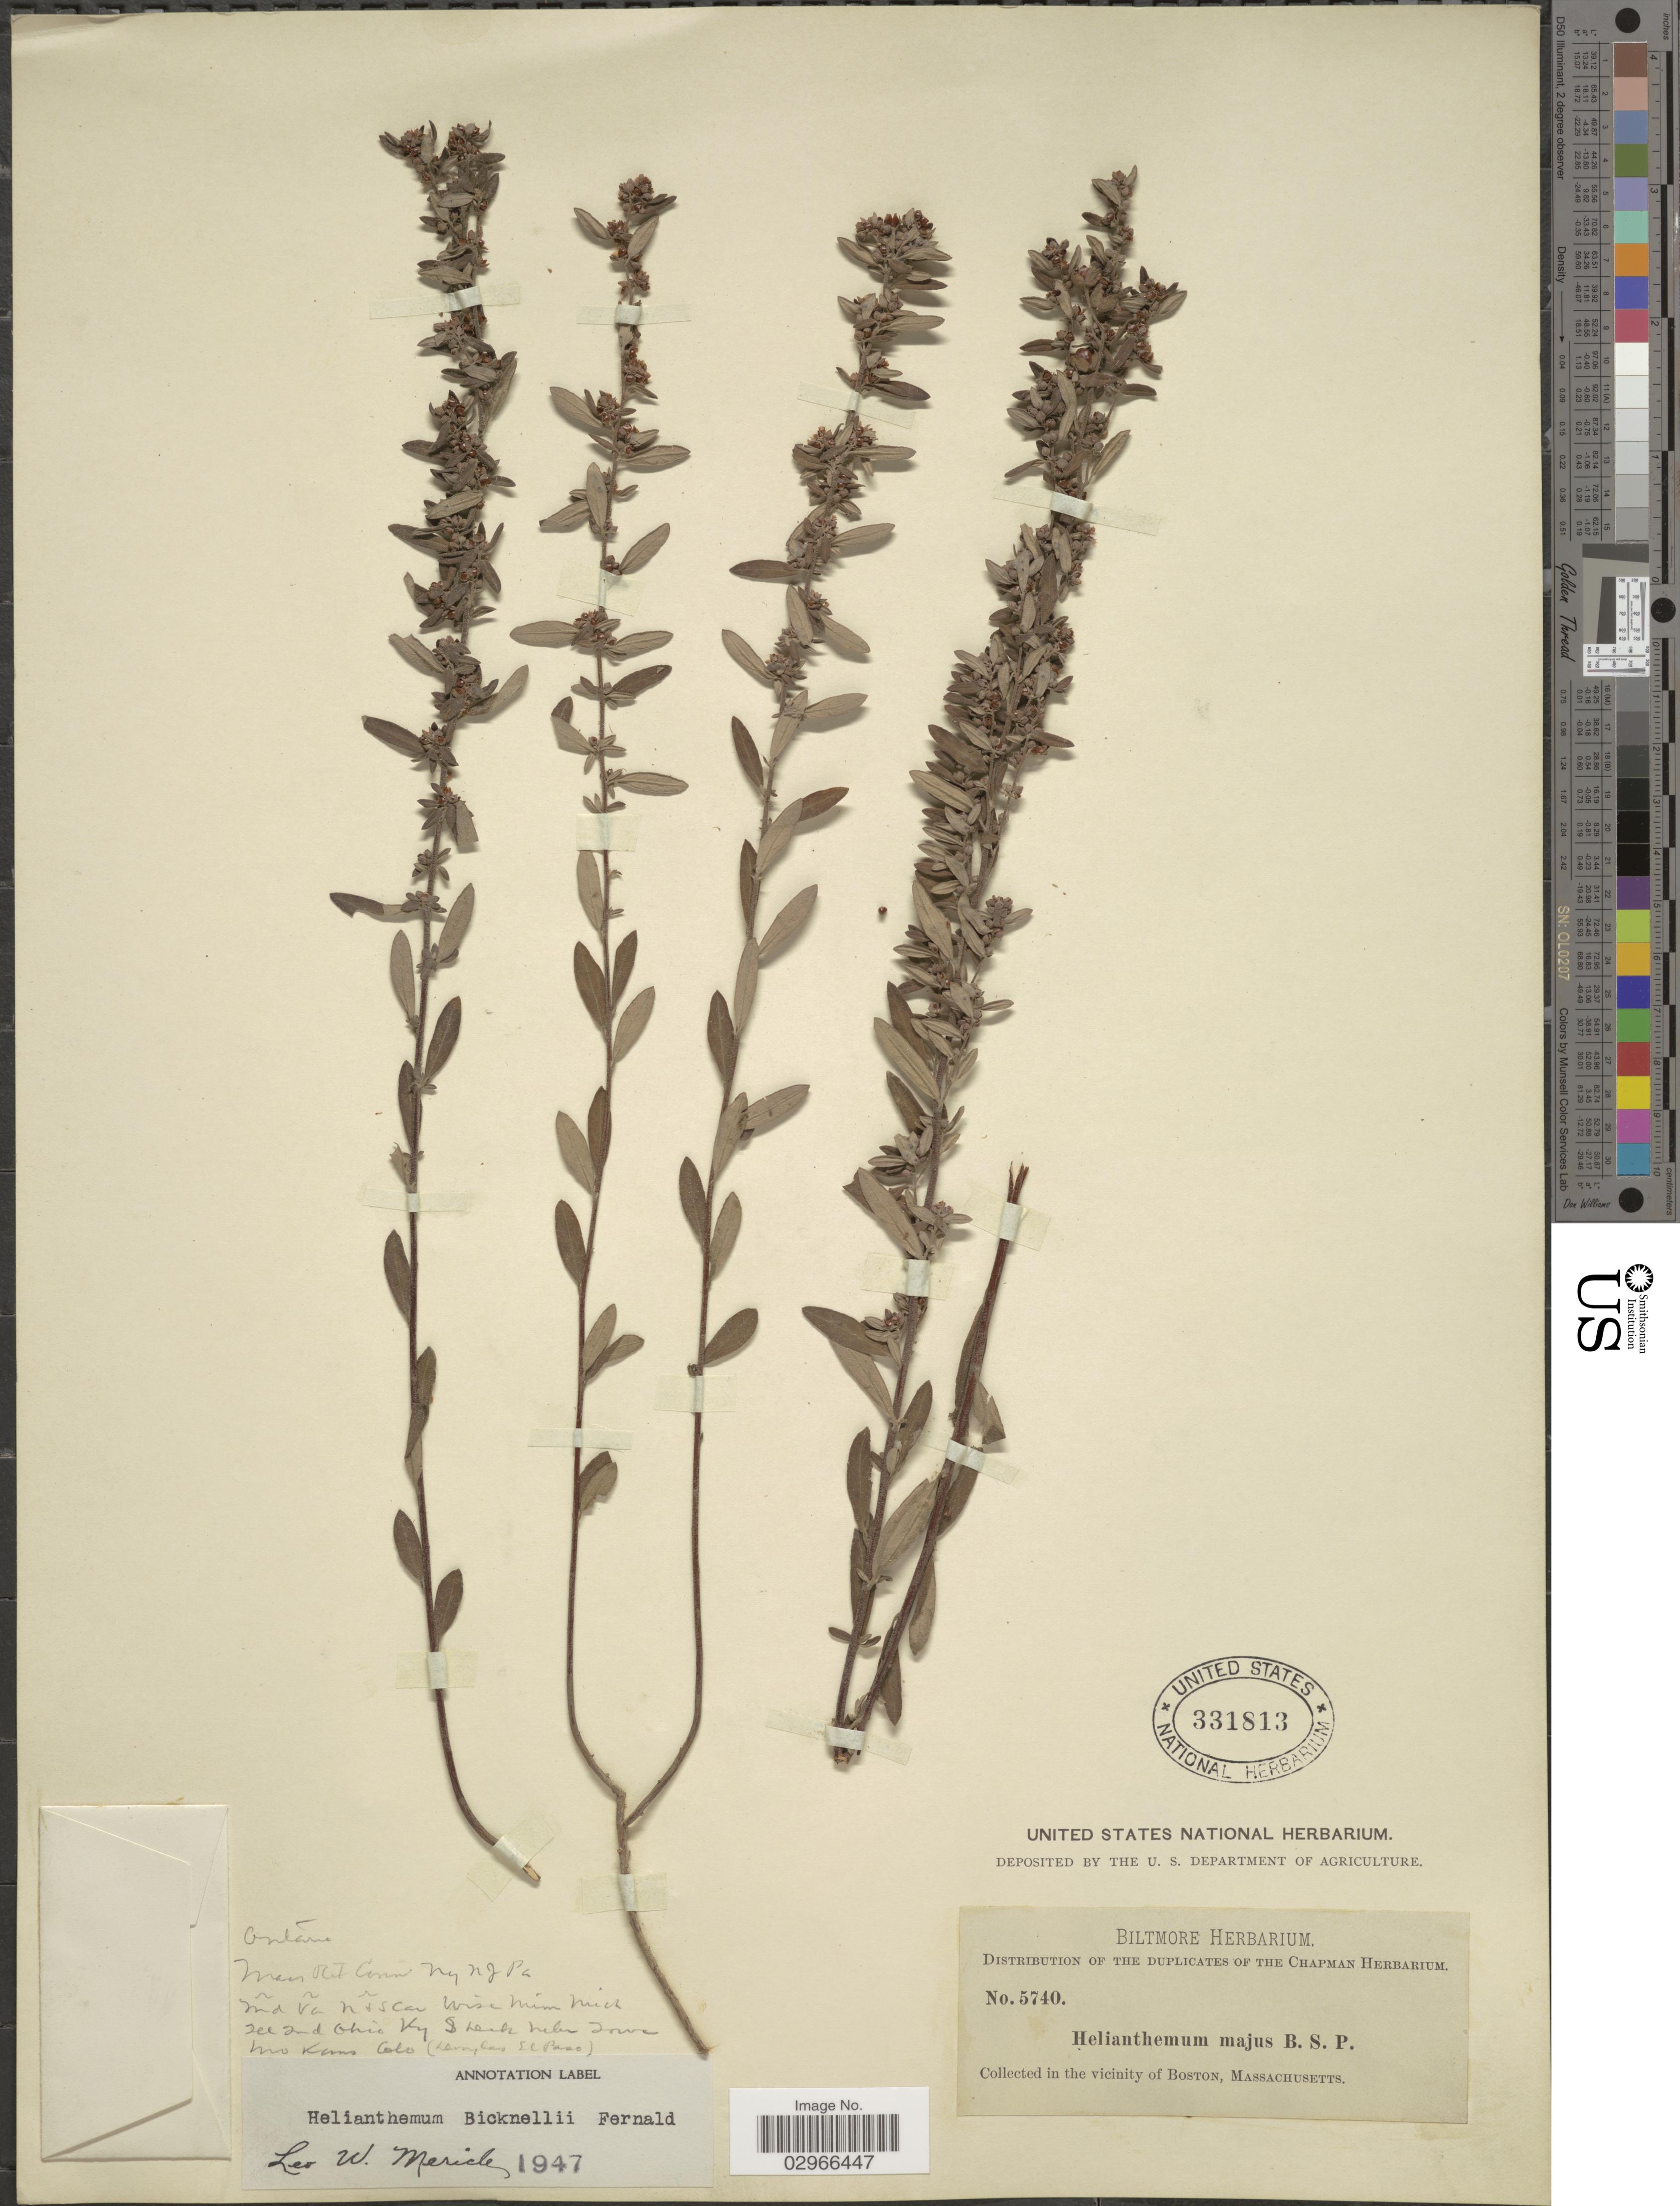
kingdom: Plantae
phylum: Tracheophyta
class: Magnoliopsida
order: Malvales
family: Cistaceae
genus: Helianthemum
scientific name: Helianthemum bicknellii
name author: Fernald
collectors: ex herb. Biltmore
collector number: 5740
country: United States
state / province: Massachusetts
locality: Vicinity of Boston.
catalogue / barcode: US 331813